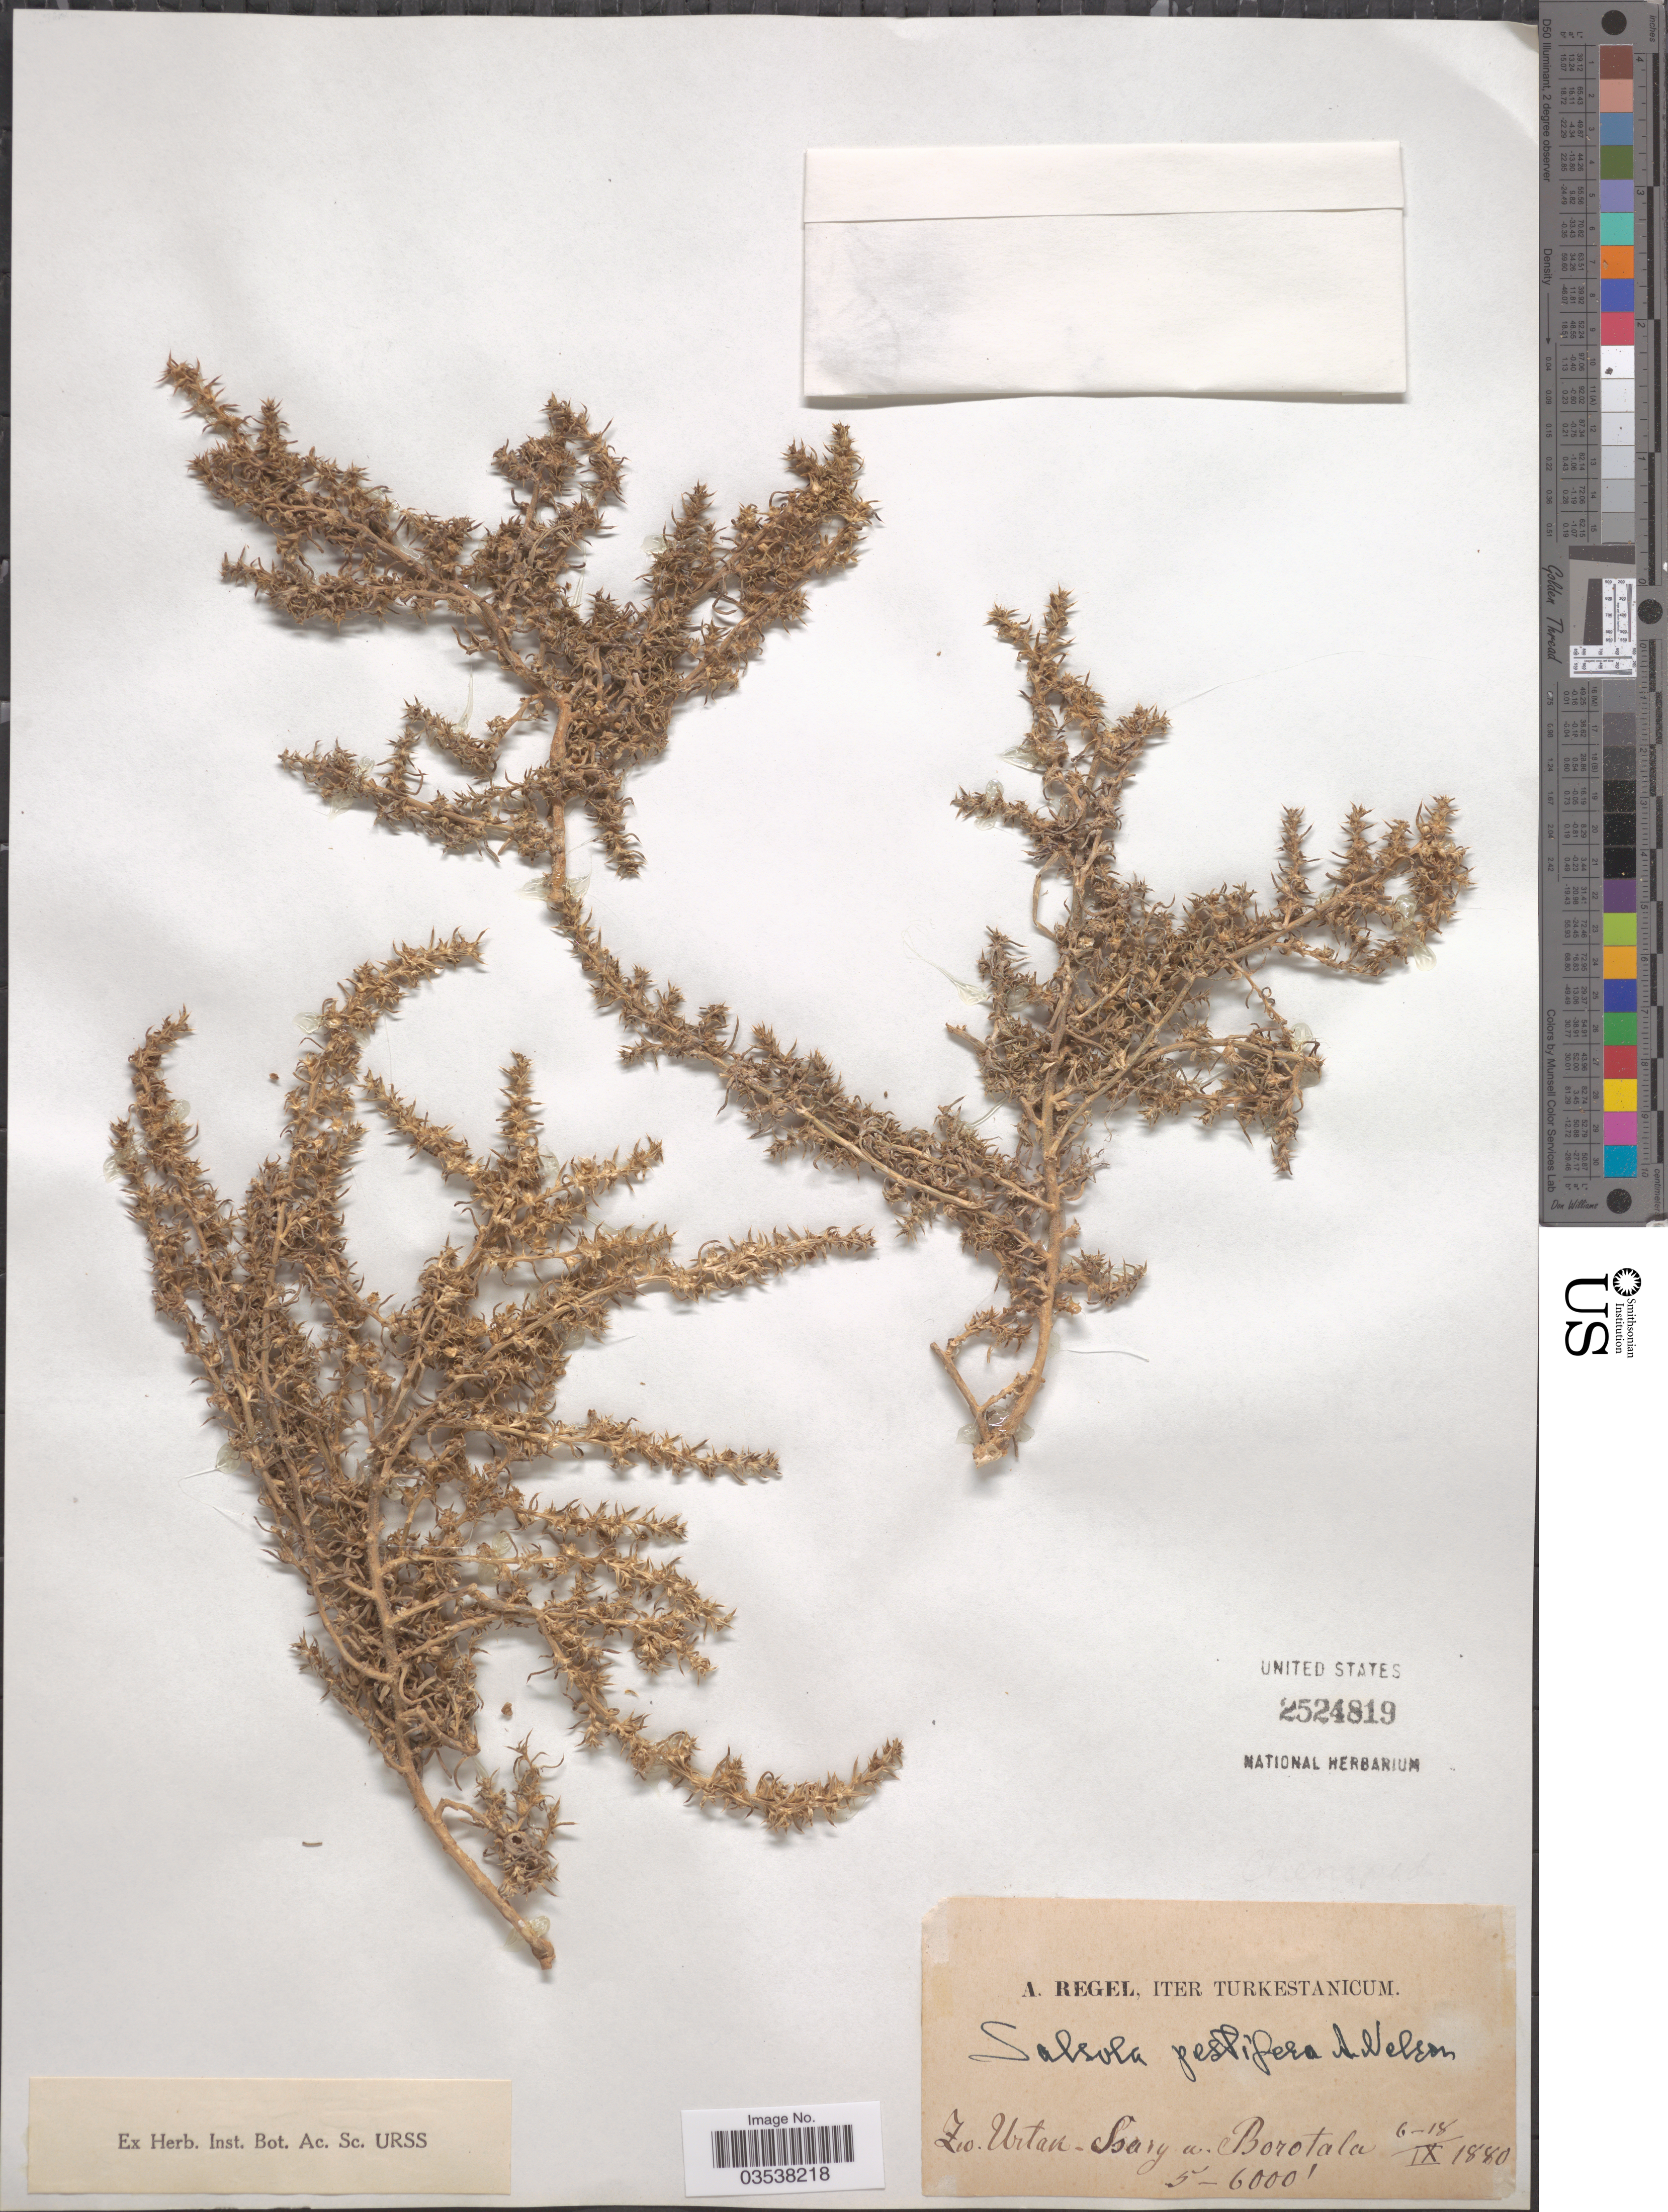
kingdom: Plantae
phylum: Tracheophyta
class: Magnoliopsida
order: Caryophyllales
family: Amaranthaceae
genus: Salsola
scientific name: Salsola tragus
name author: L.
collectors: A. Regel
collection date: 1880-09-06/1880-09-18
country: China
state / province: Xinjiang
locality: Iter Turkestanicum. Zw. Urtan-Ssary u. Borotala.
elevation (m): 1524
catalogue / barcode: US 2524819